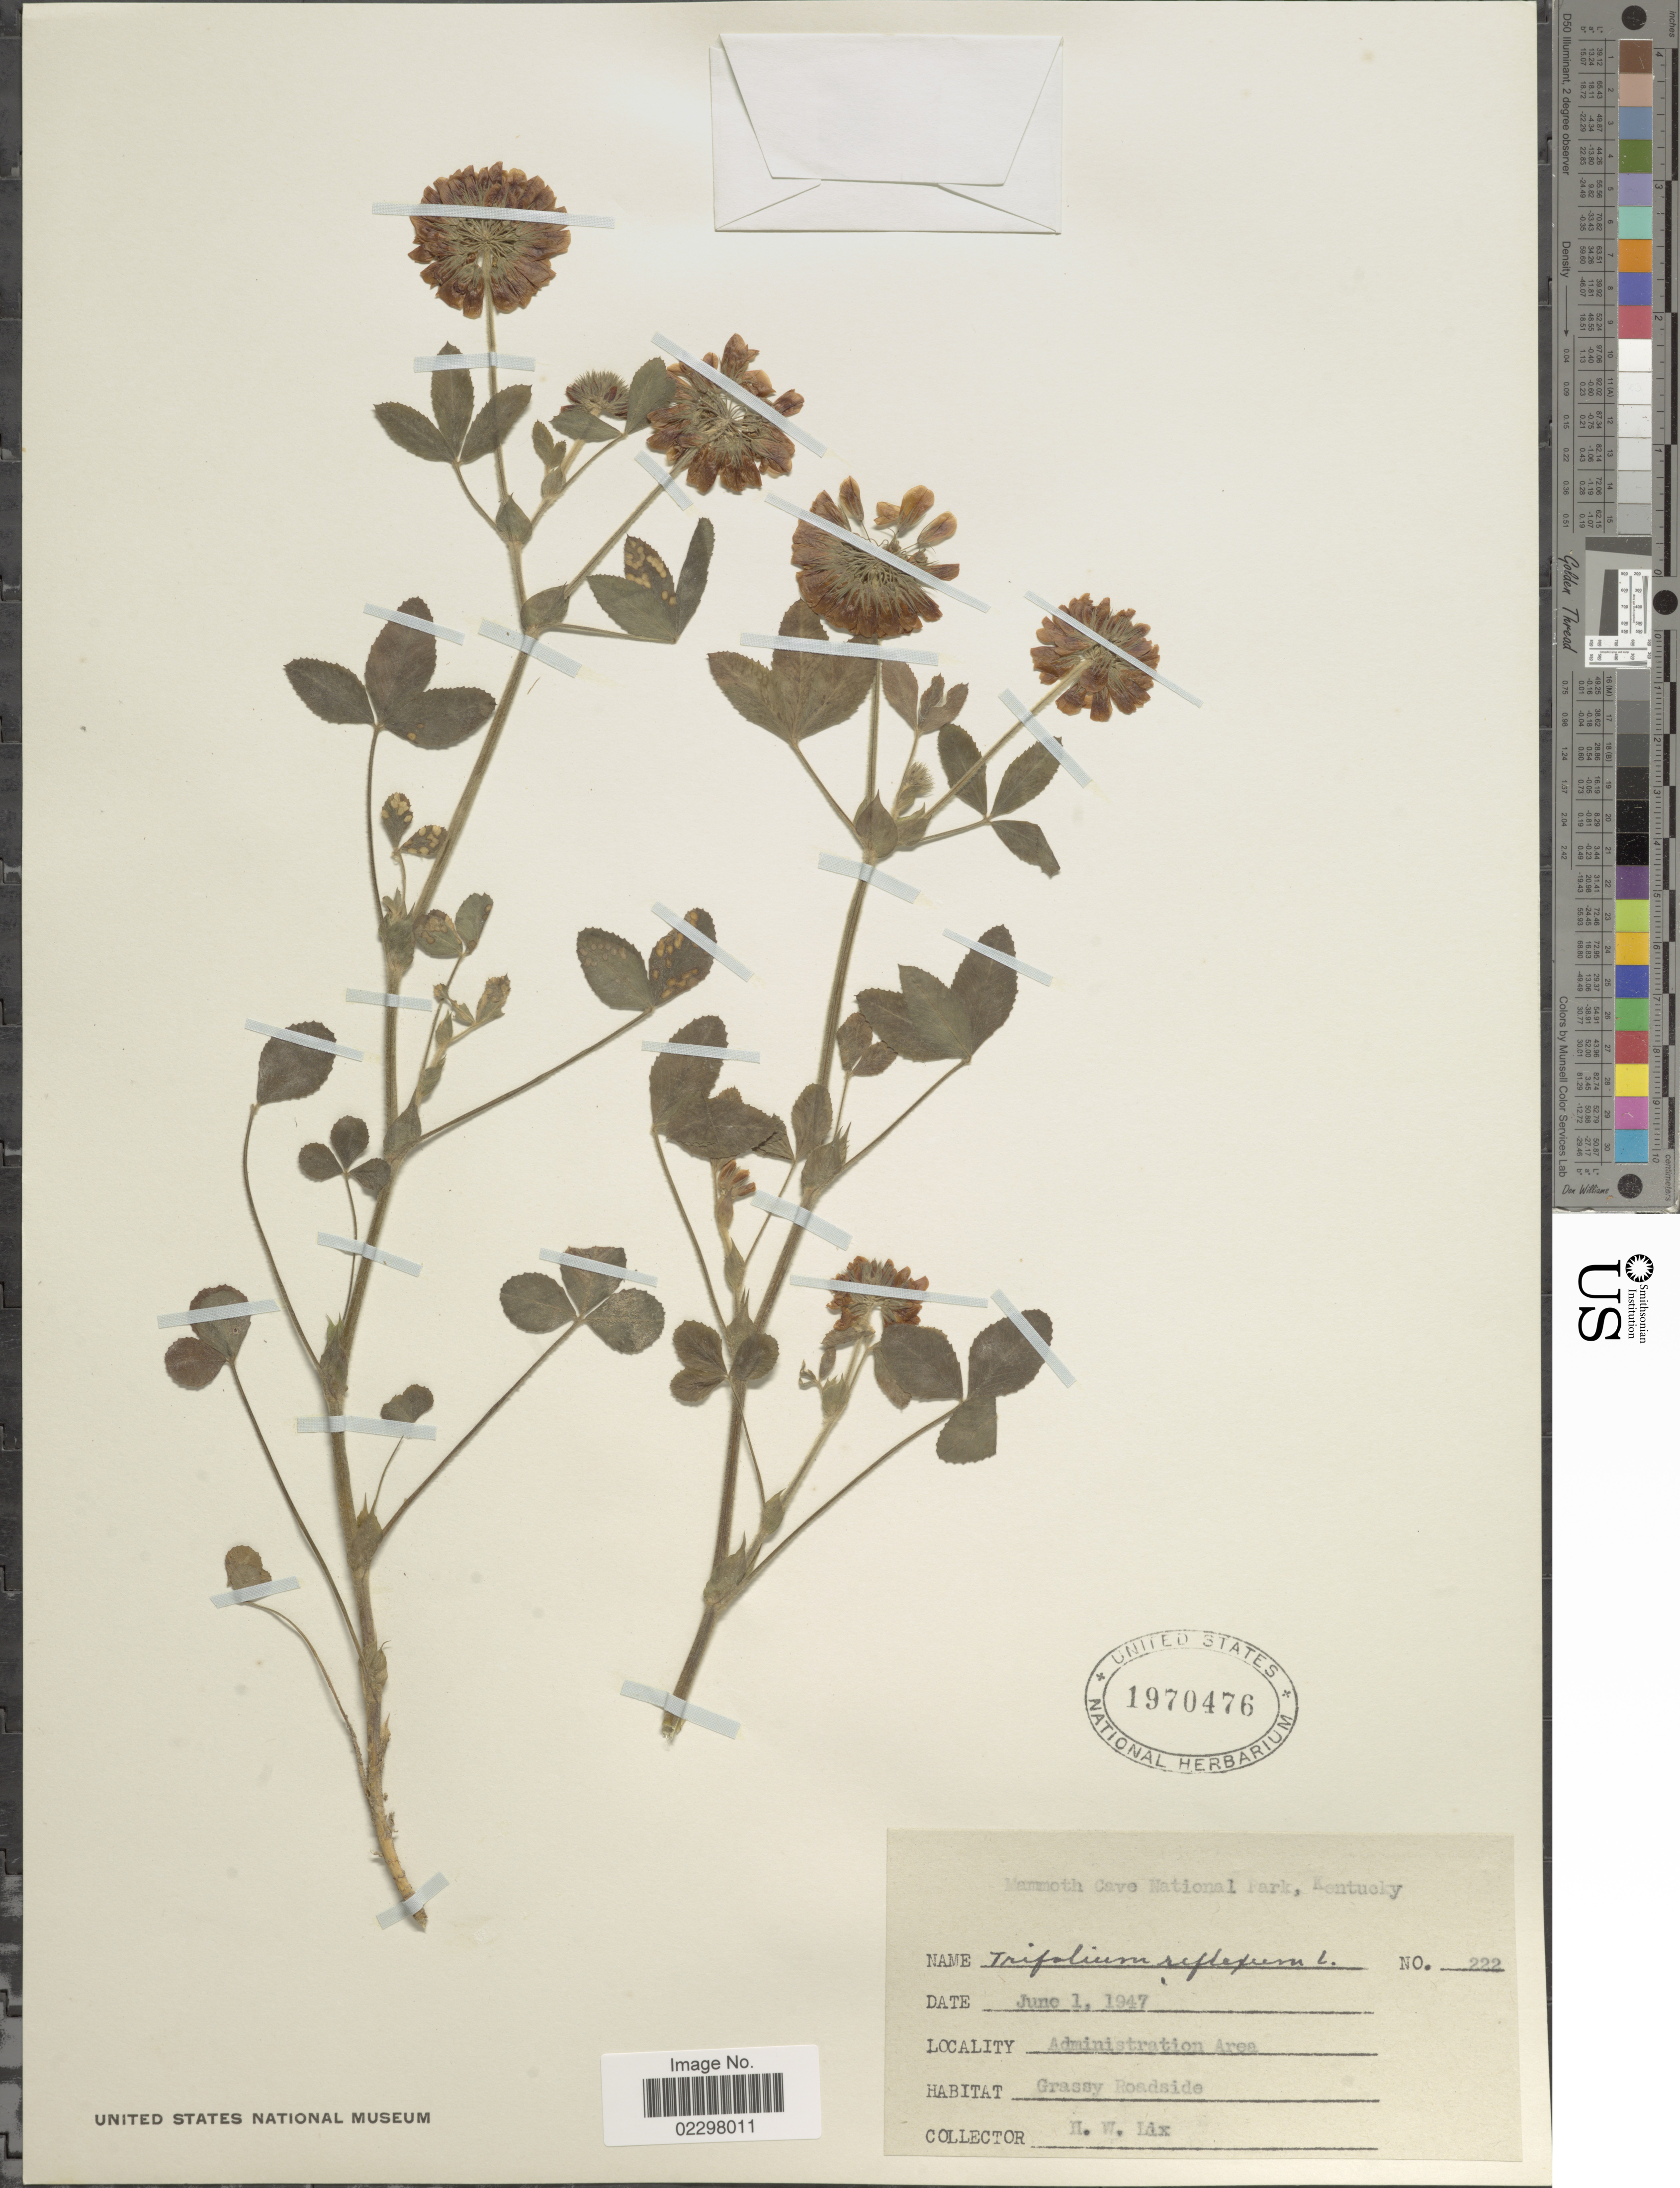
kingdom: Plantae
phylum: Tracheophyta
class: Magnoliopsida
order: Fabales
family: Fabaceae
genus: Trifolium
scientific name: Trifolium reflexum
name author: L.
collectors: H. W. Lix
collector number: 222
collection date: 1947-06-01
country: United States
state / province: Kentucky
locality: Mammoth Cave National Park, Administration Area, grassy roadside.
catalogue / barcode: US 1970476